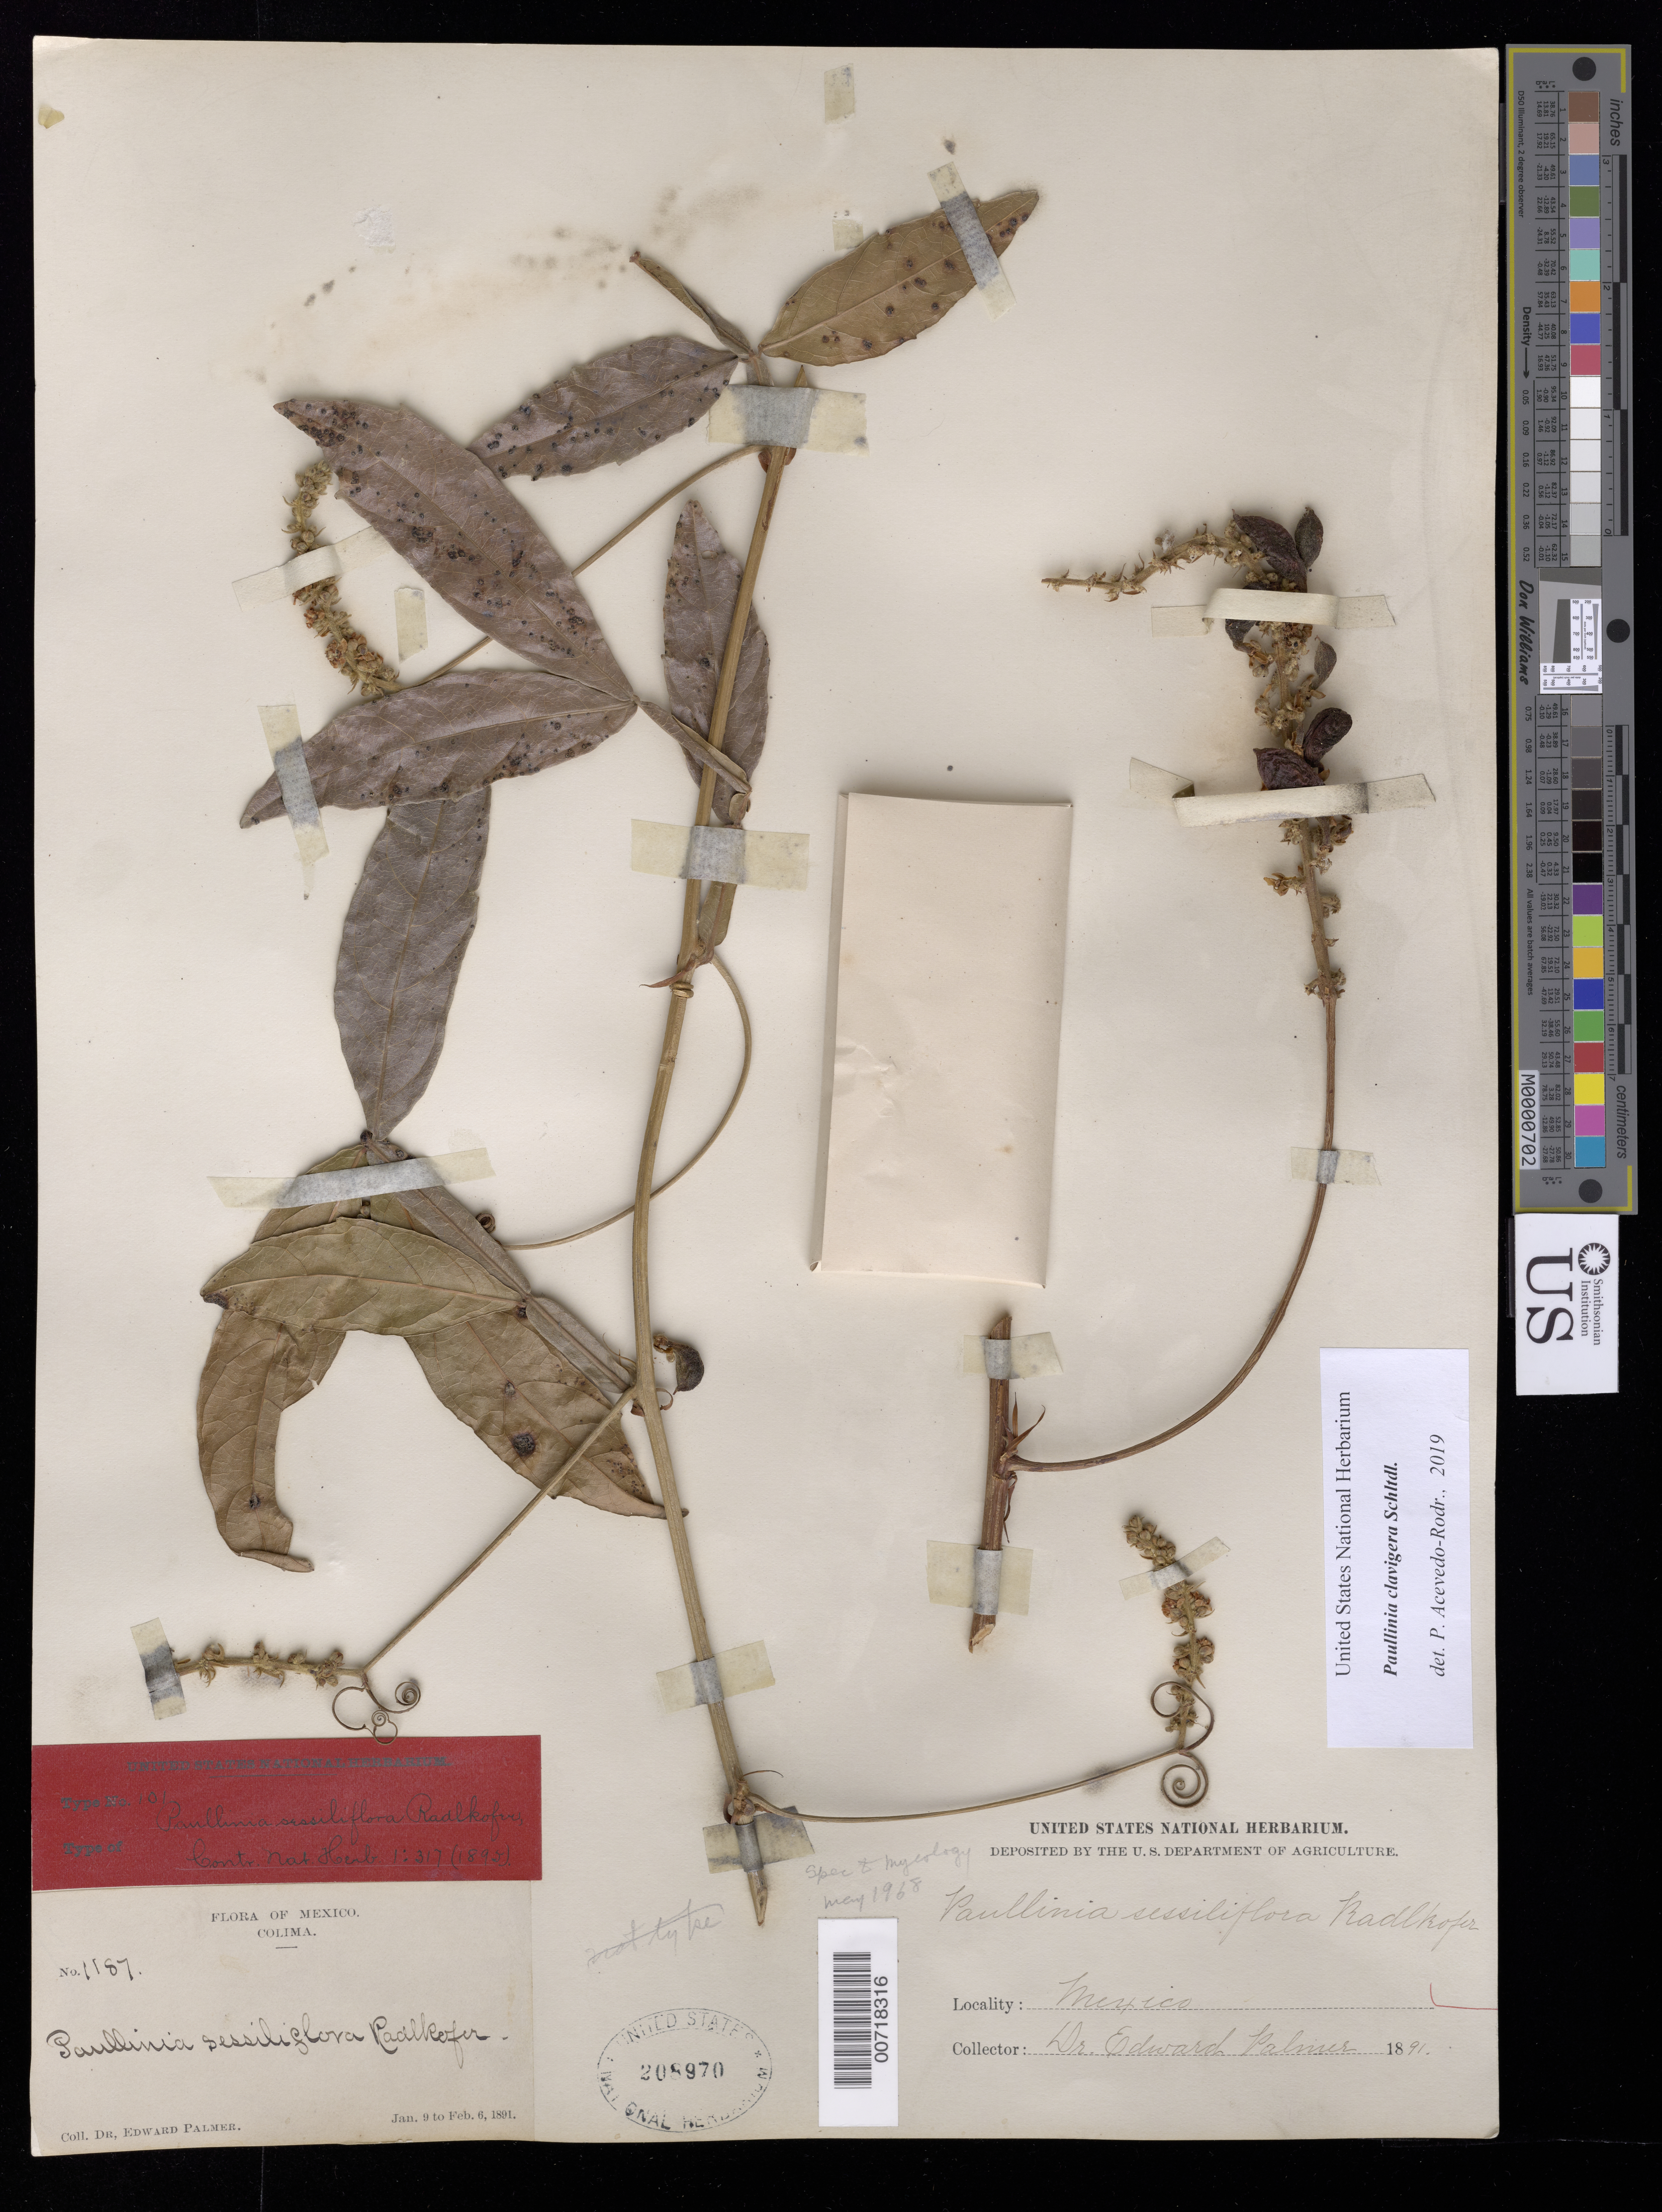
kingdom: Plantae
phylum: Tracheophyta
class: Magnoliopsida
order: Sapindales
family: Sapindaceae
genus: Paullinia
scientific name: Paullinia sessiliflora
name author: Radlk.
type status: Possible Type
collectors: E. Palmer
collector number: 1187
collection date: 1891-01-09/1891-02-06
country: Mexico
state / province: Colima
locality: Colima.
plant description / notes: Surely original material but dubiously type material; protologue cites this collection number (1187) but with collection date of Dec. 1890 and locality of Manzanilla (see USNH 1416383 for specimen with that data); this specimen is dated Jan. 9 to Feb. 6, 1891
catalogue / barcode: US 208970